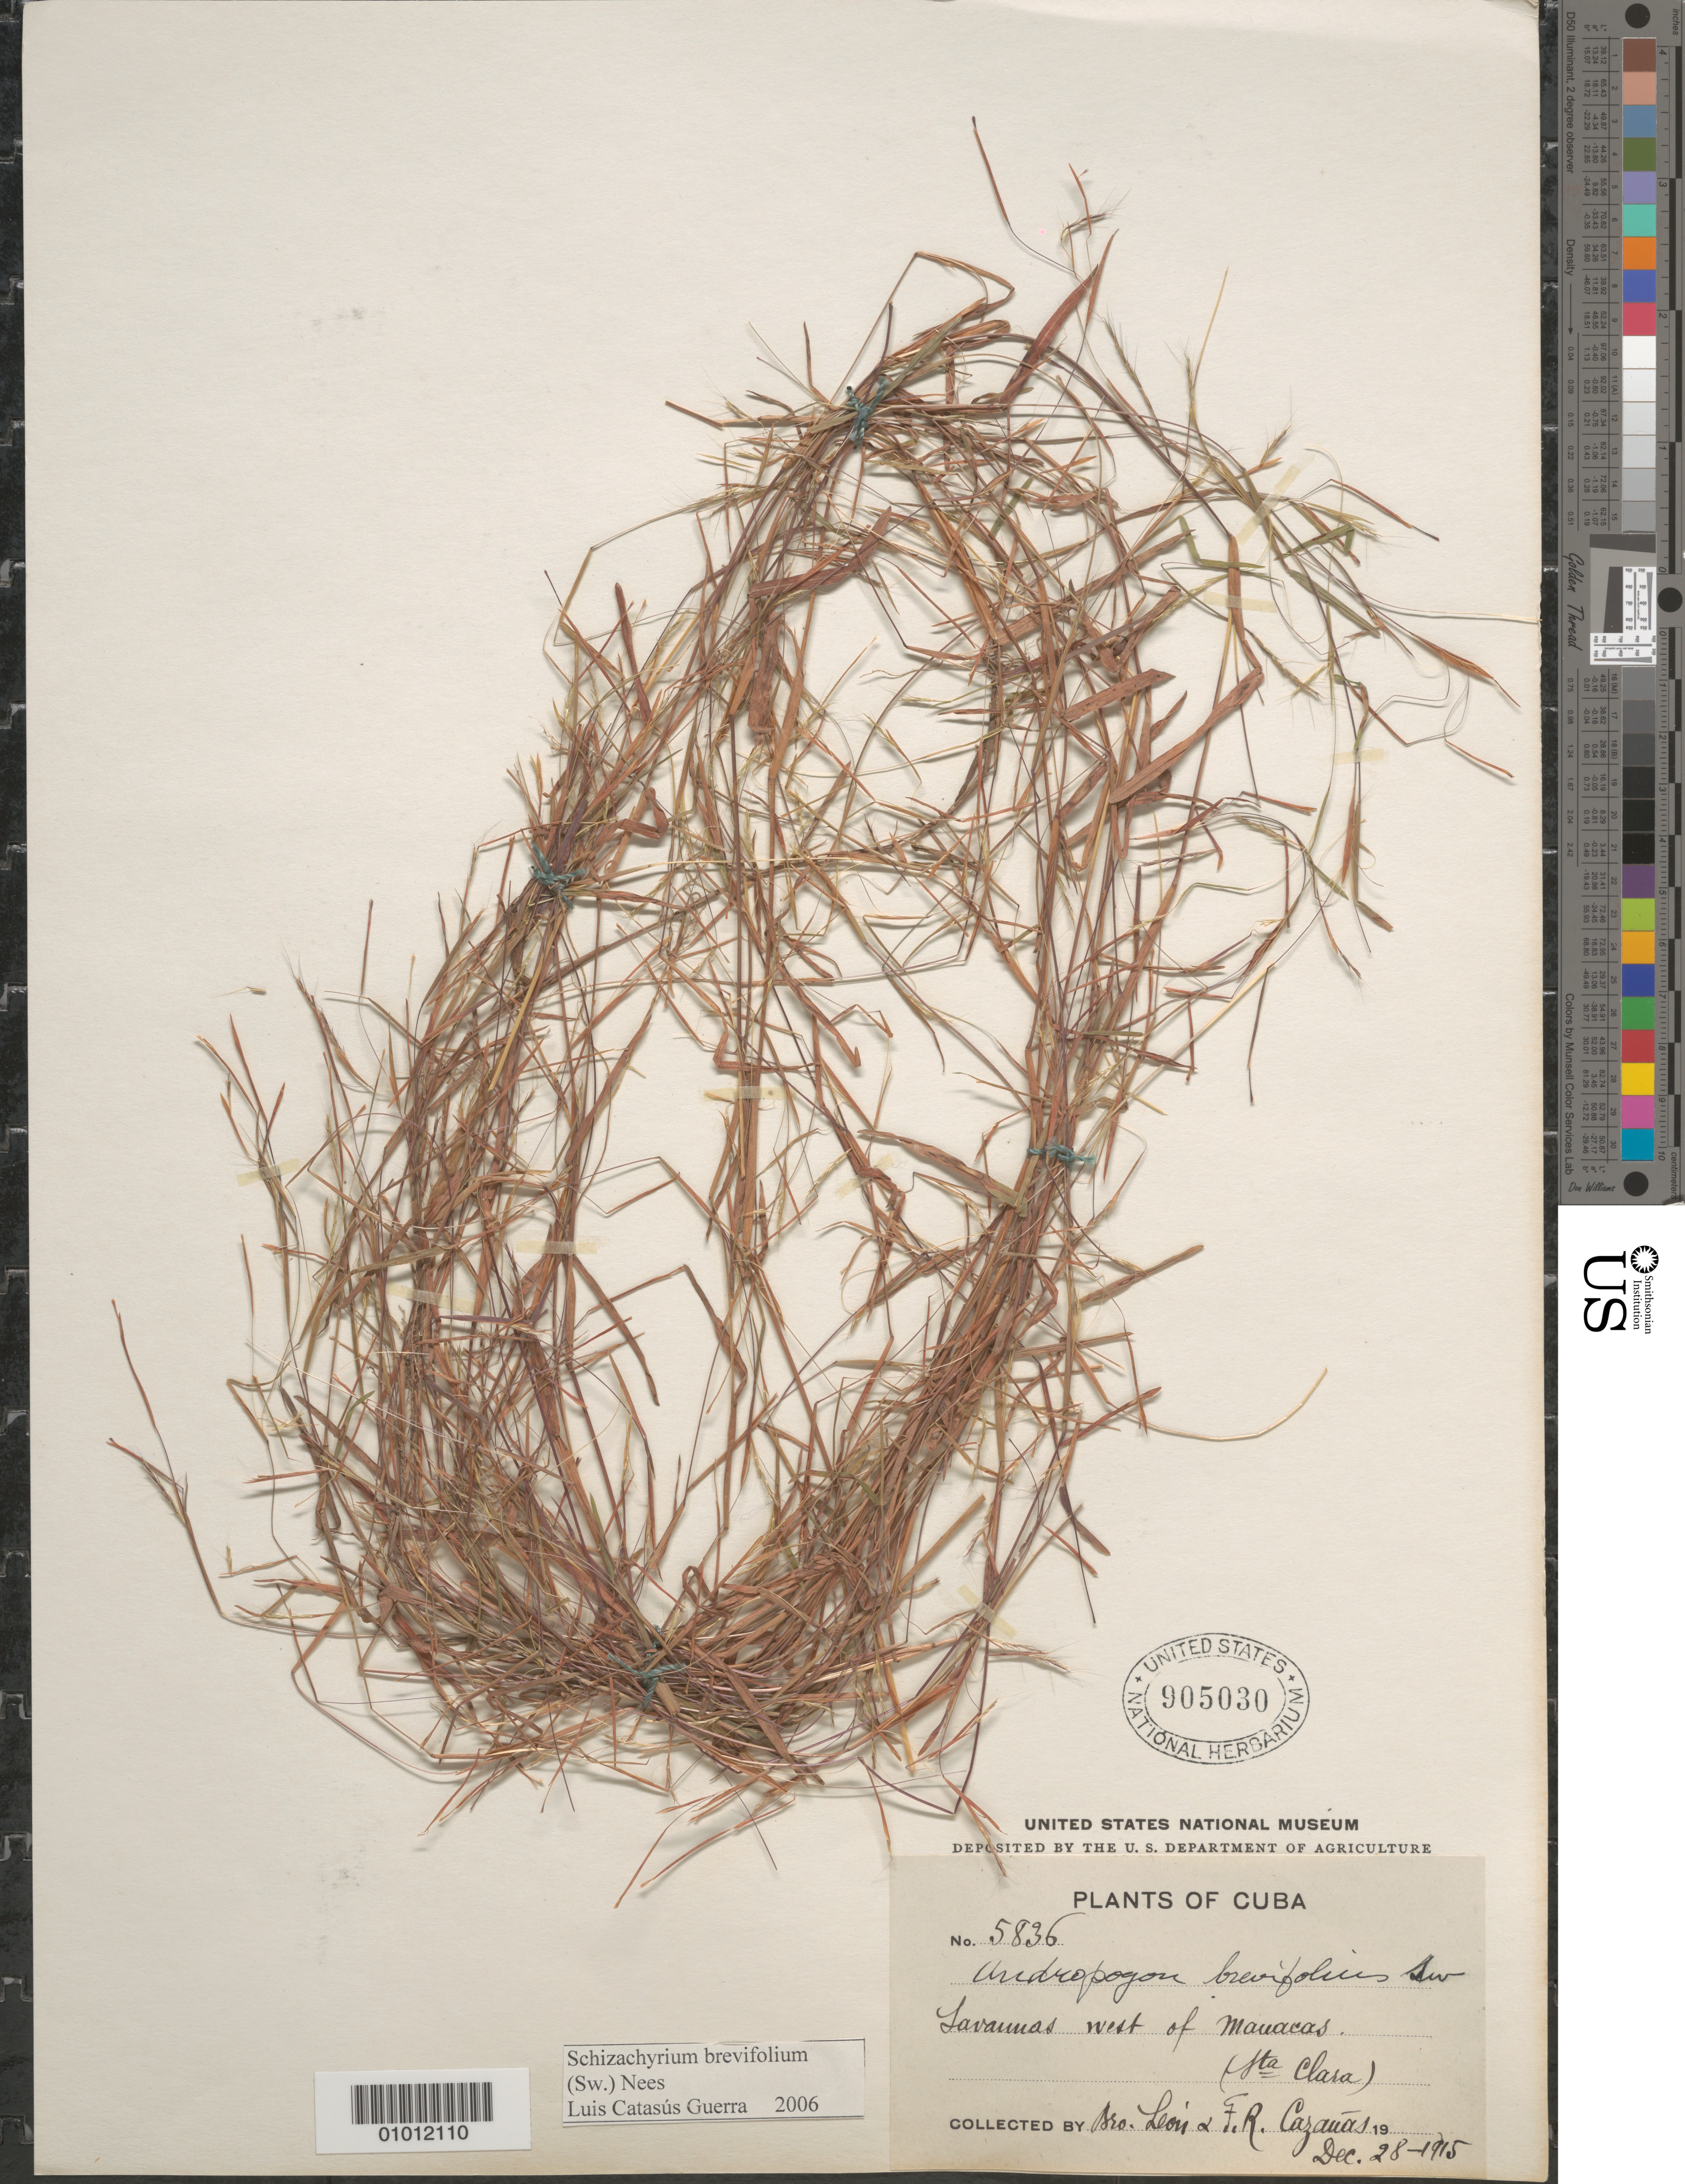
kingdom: Plantae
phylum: Tracheophyta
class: Liliopsida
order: Poales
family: Poaceae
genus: Schizachyrium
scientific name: Schizachyrium brevifolium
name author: (Sw.) Nees ex Büse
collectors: Bro. León & F. Cazauas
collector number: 5836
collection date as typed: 28 Dec 1915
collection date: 1915-12-28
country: Cuba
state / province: Villa Clara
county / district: Santa Clara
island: Cuba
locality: Savannas W of Maucacas (Santa Clara)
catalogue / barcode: US 90530